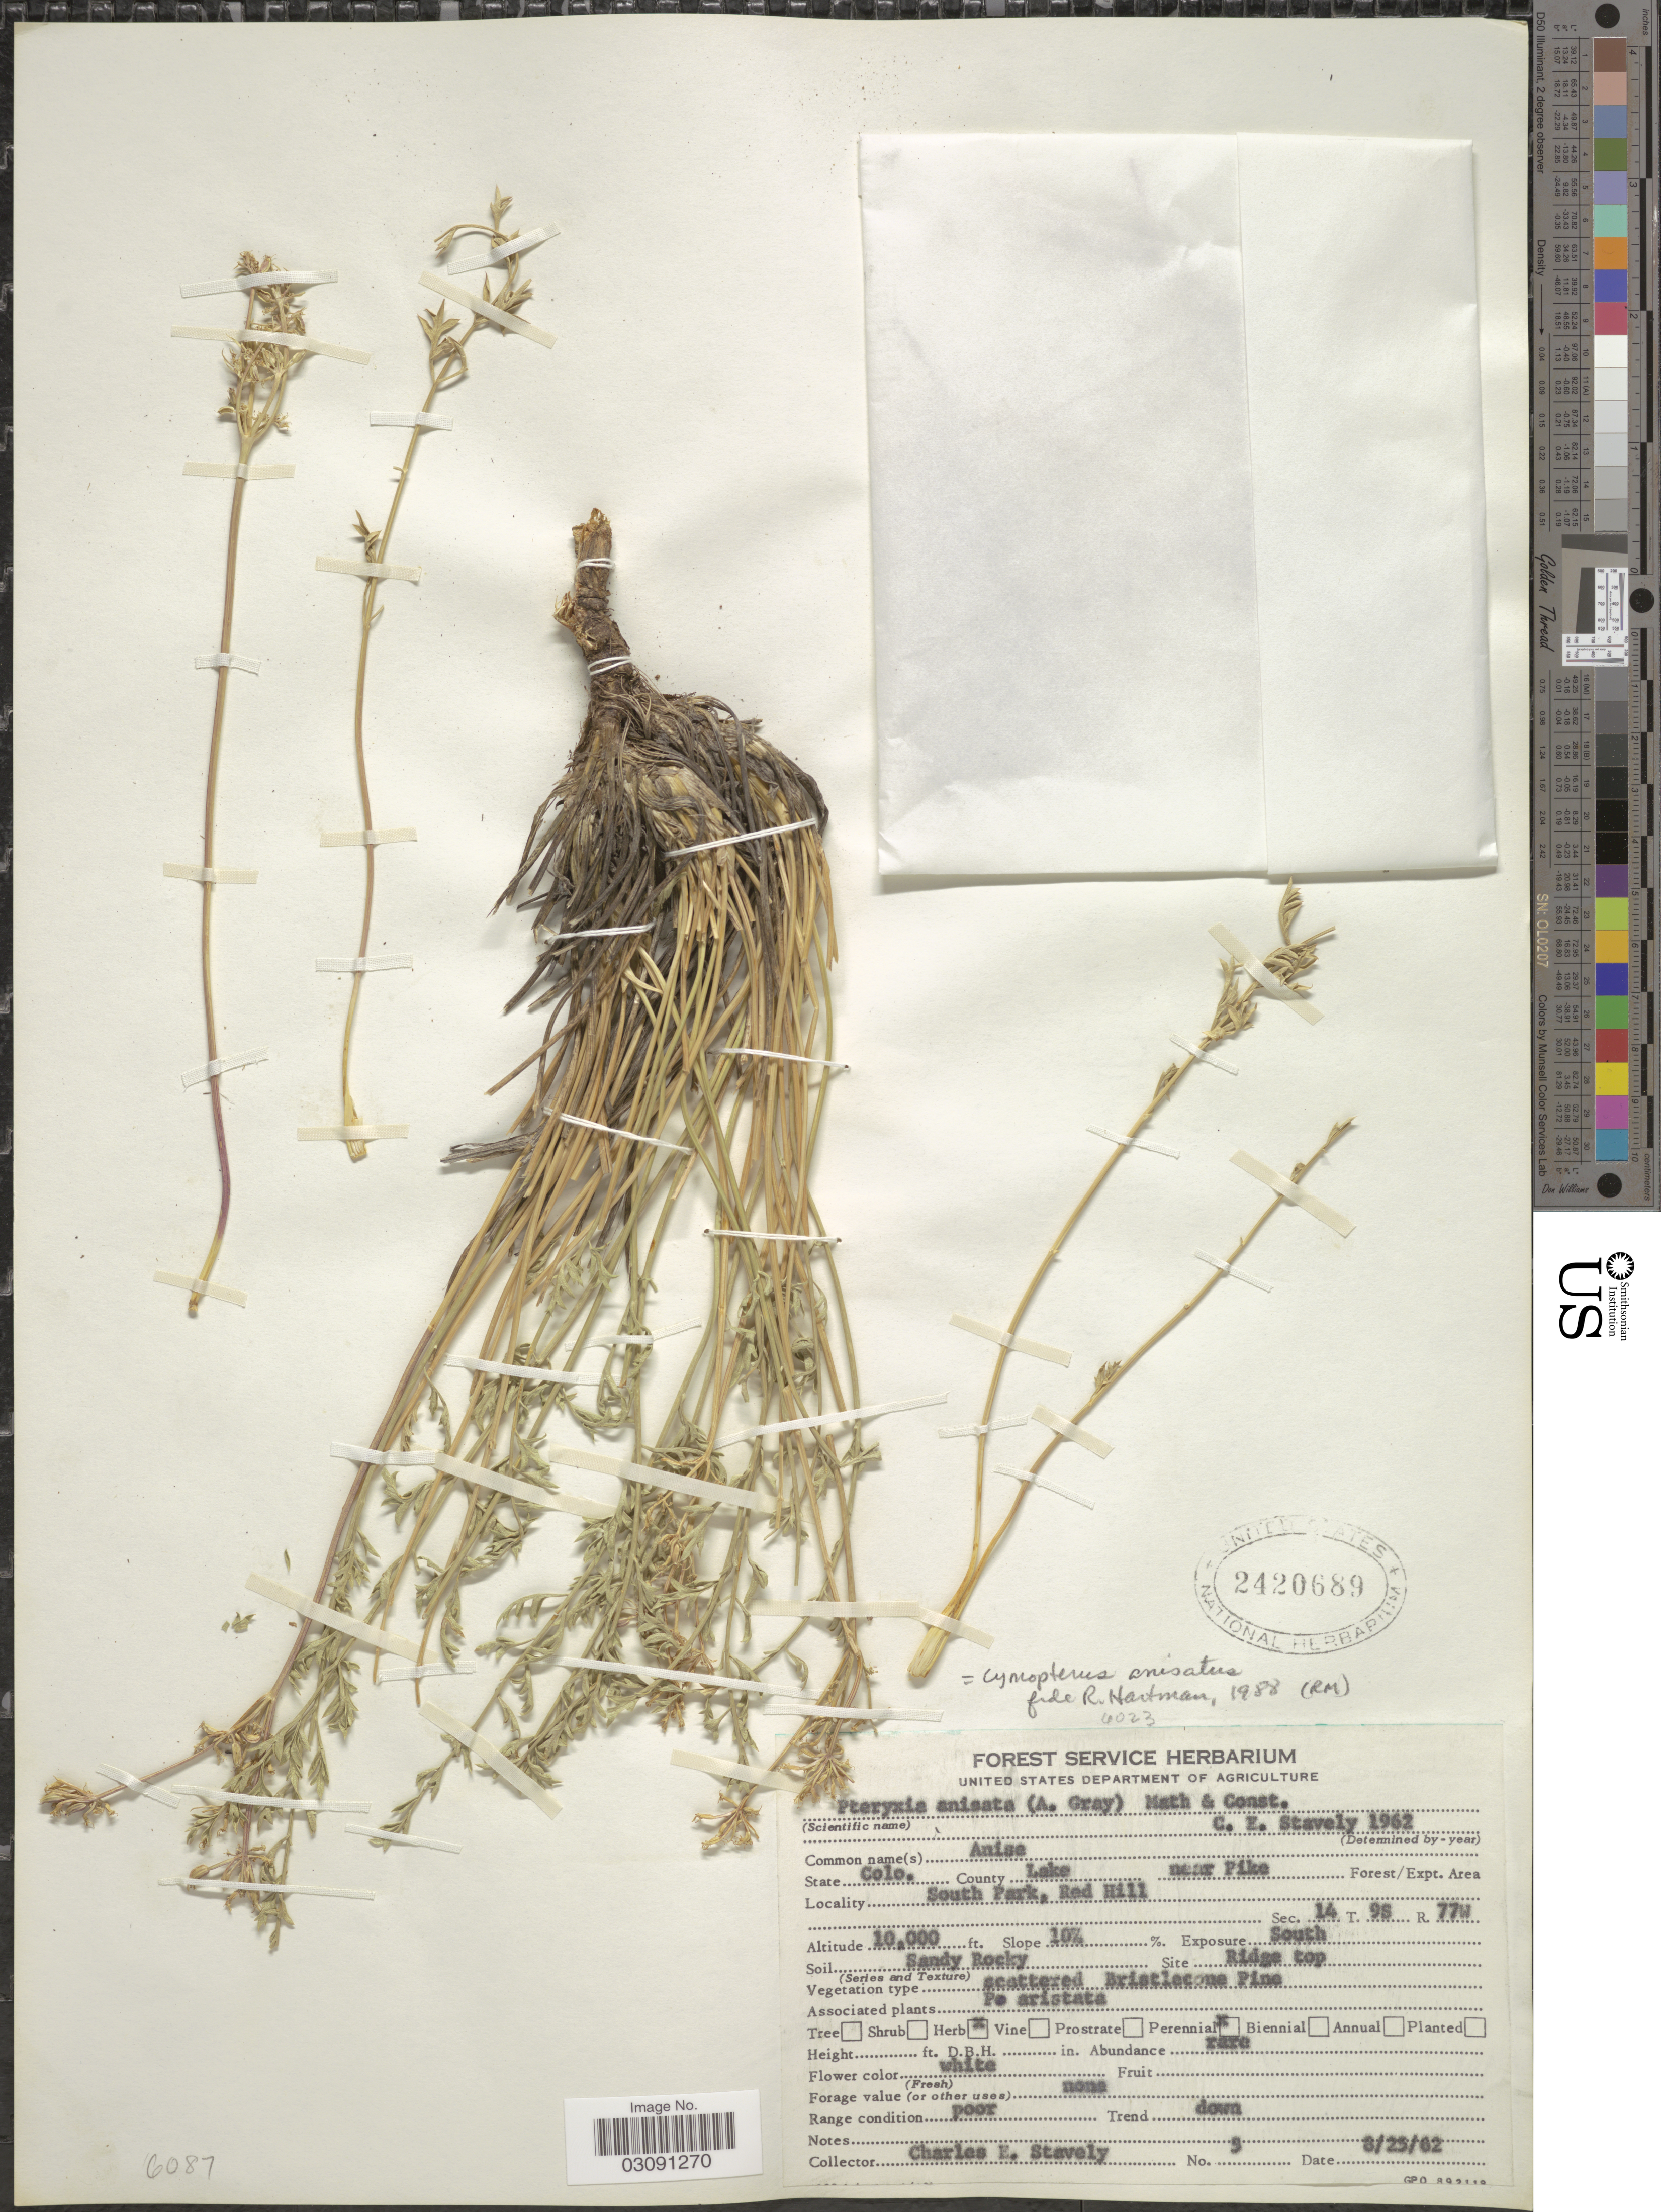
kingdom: Plantae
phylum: Tracheophyta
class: Magnoliopsida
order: Apiales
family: Apiaceae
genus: Cymopterus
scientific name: Cymopterus anisatus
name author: A. Gray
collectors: C. Stavely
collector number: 5*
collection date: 1962-08-25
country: United States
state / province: Colorado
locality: County Lake near Pike Forest/ Expt. Area. South Park, Red Hill. Sec. 14 T. 9S R.77W.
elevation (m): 3048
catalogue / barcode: US 2420689